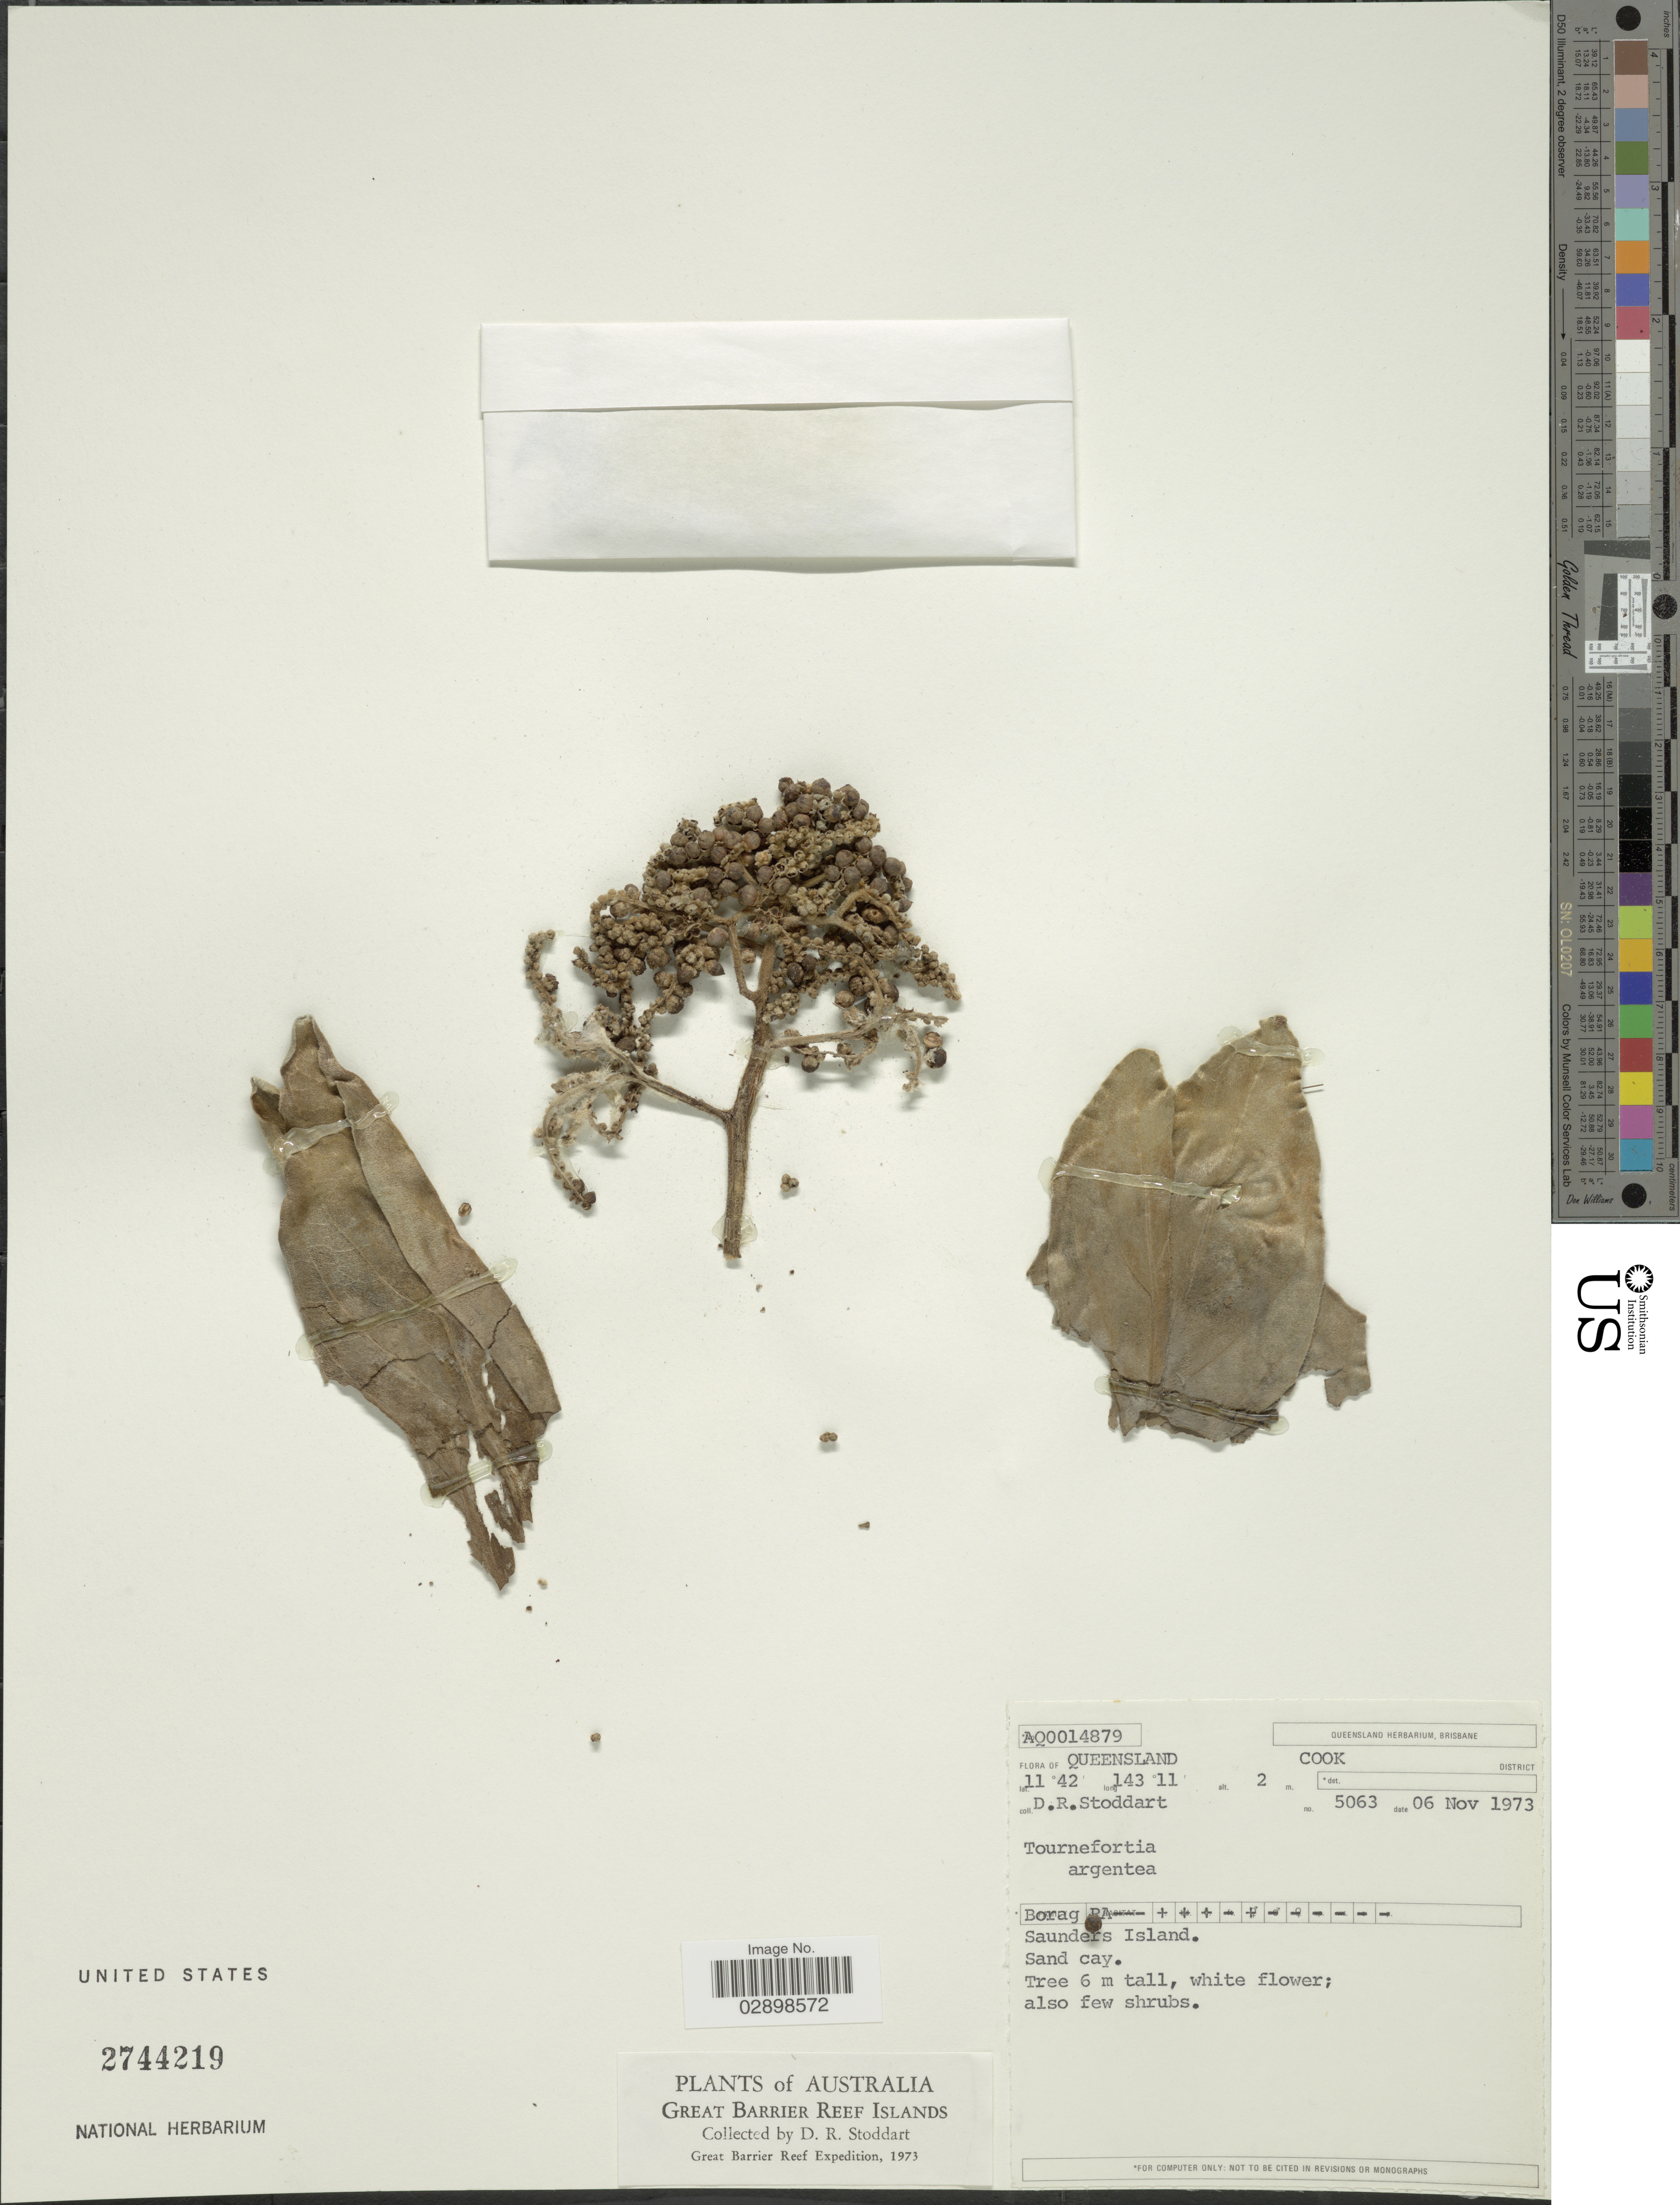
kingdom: Plantae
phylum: Tracheophyta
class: Magnoliopsida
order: Boraginales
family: Heliotropiaceae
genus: Tournefortia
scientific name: Tournefortia argentea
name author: L. f.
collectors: D. R. Stoddart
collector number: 5063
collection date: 1973-11-06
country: Australia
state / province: Queensland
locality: Cook District. Saunders Island. Great Barrier Reef Islands. Great Barrier Reef.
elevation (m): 2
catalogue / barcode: US 2744219